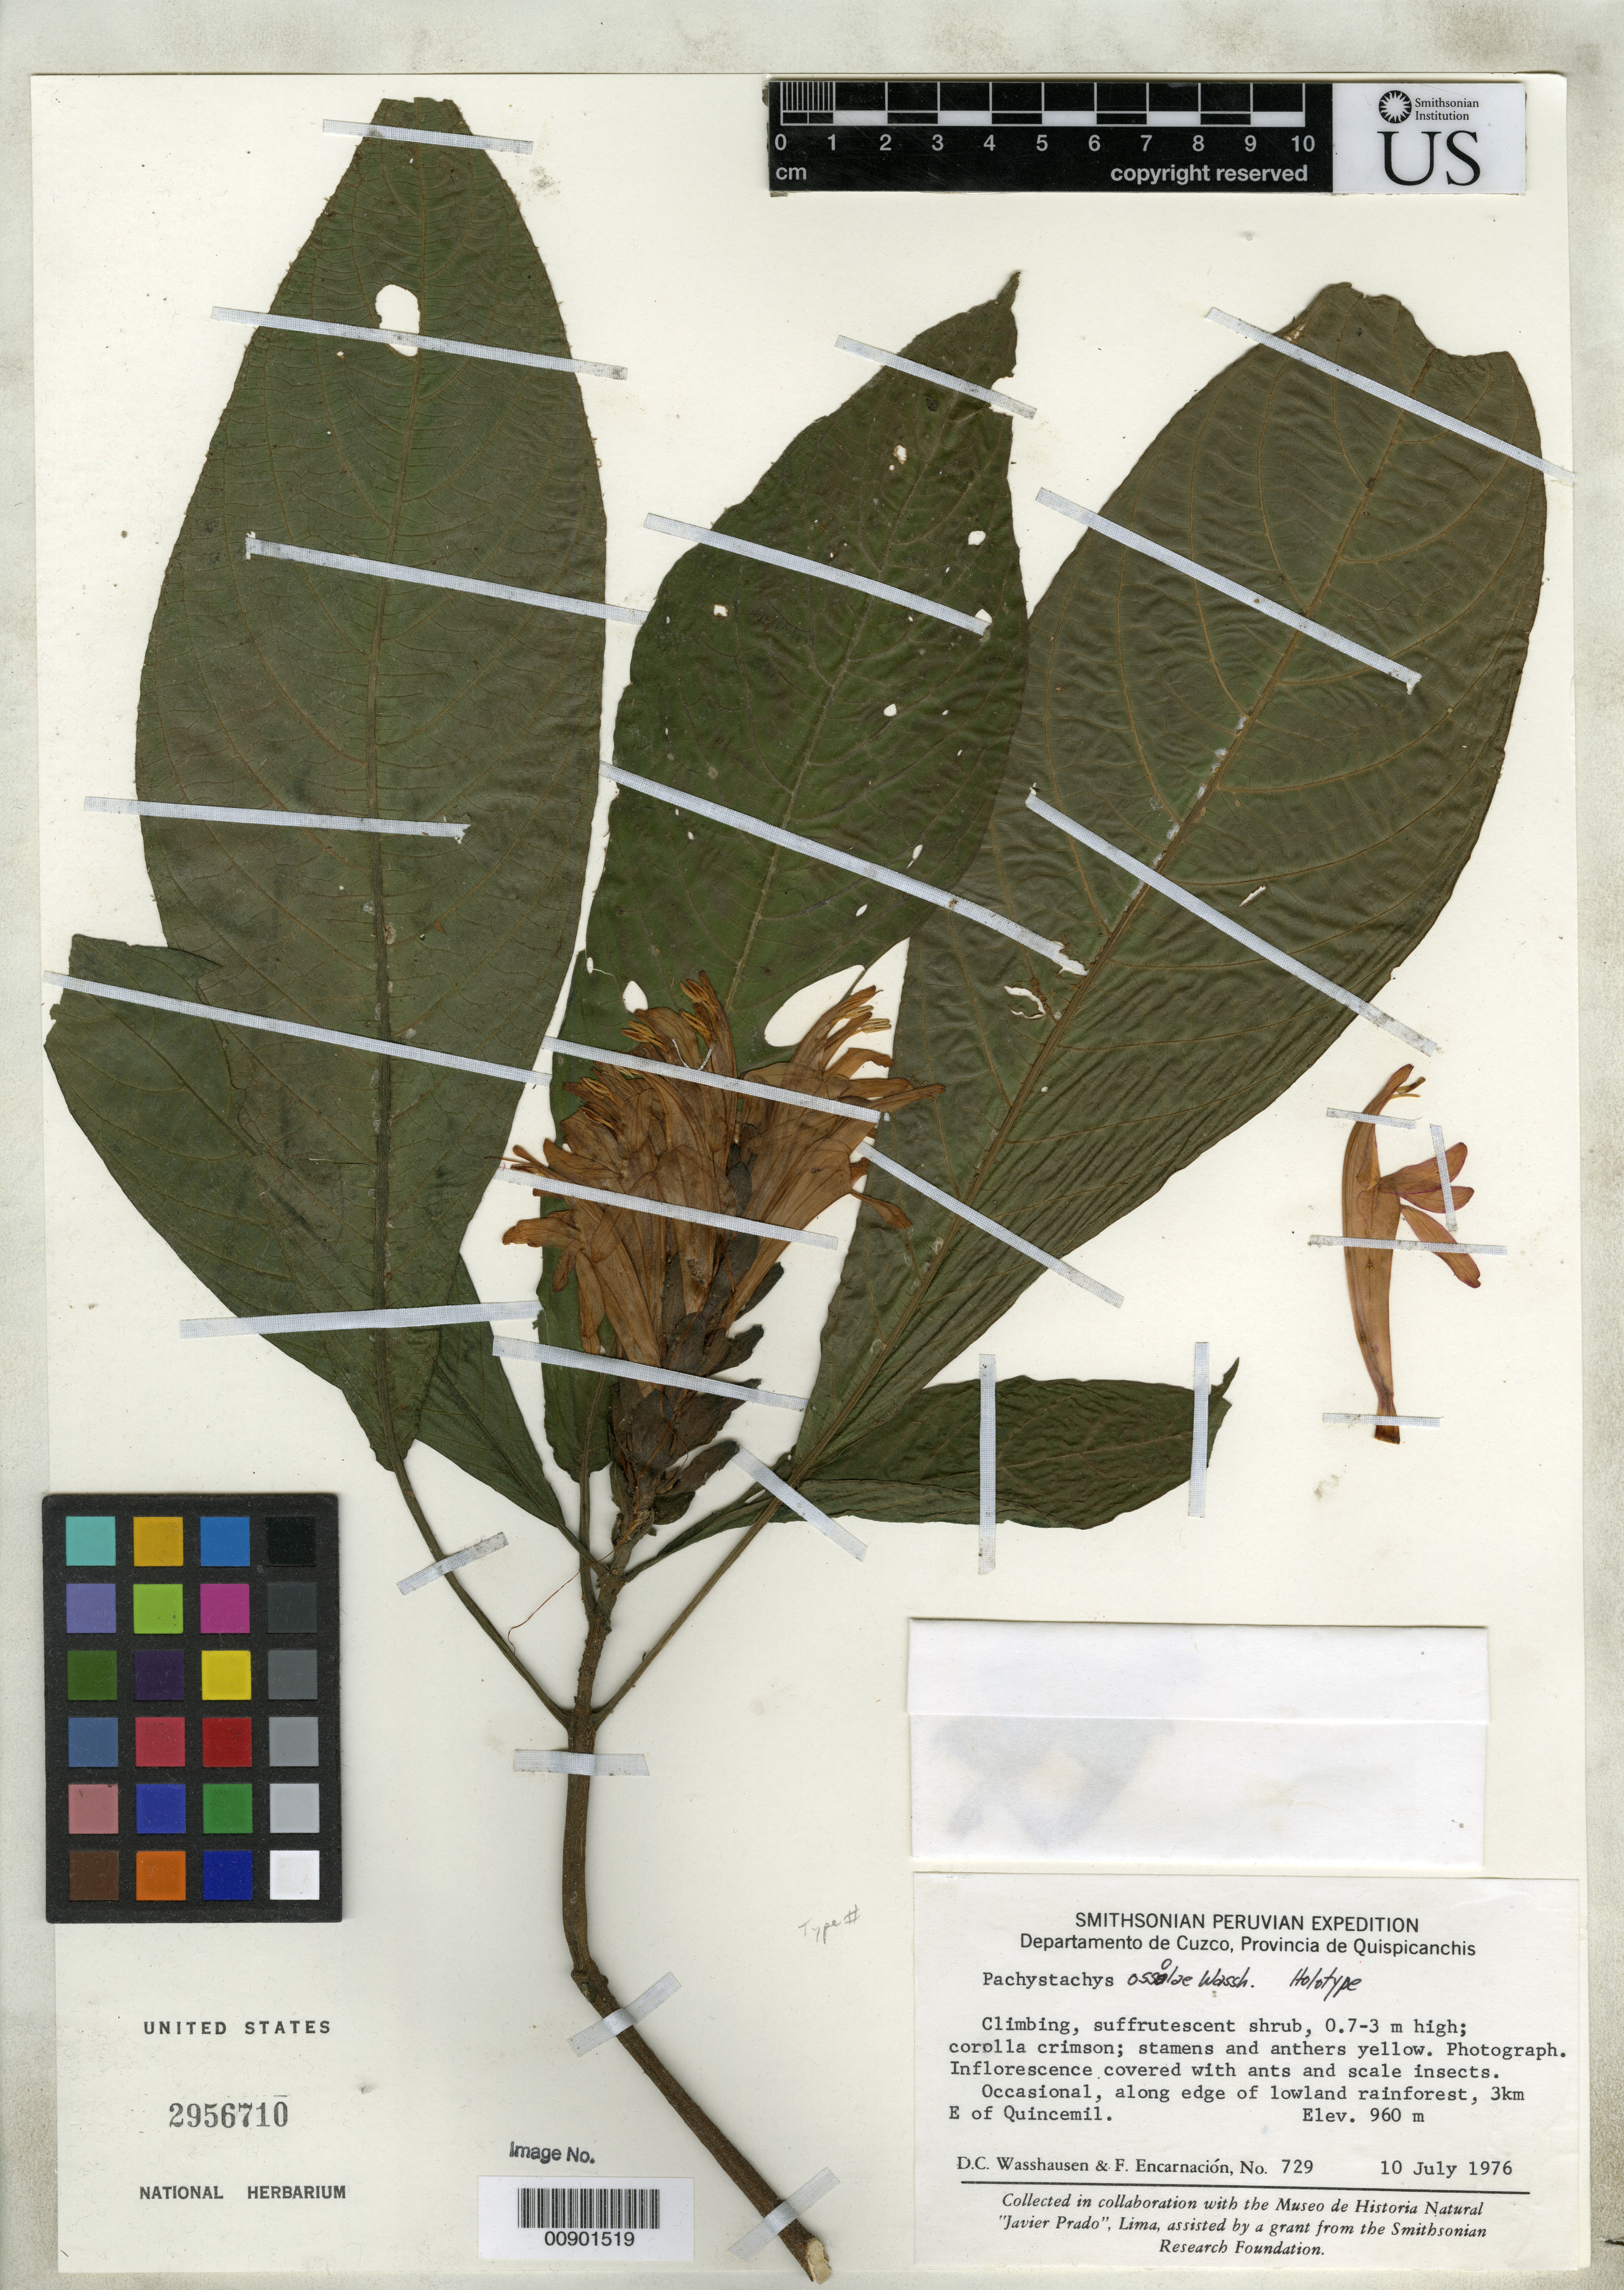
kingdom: Plantae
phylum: Tracheophyta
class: Magnoliopsida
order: Lamiales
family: Acanthaceae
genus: Pachystachys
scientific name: Pachystachys ossolae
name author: Wassh.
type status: Holotype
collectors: D. C. Wasshausen & F. Encarnación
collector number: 729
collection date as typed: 10 Jul 1976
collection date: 1976-07-10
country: Peru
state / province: Cusco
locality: Dept. de Cuzco, Prov. De Quispicanchis. 3 km E of Quincemil.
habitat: Along edge of lowland rainforest.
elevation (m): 960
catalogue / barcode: US 2956710